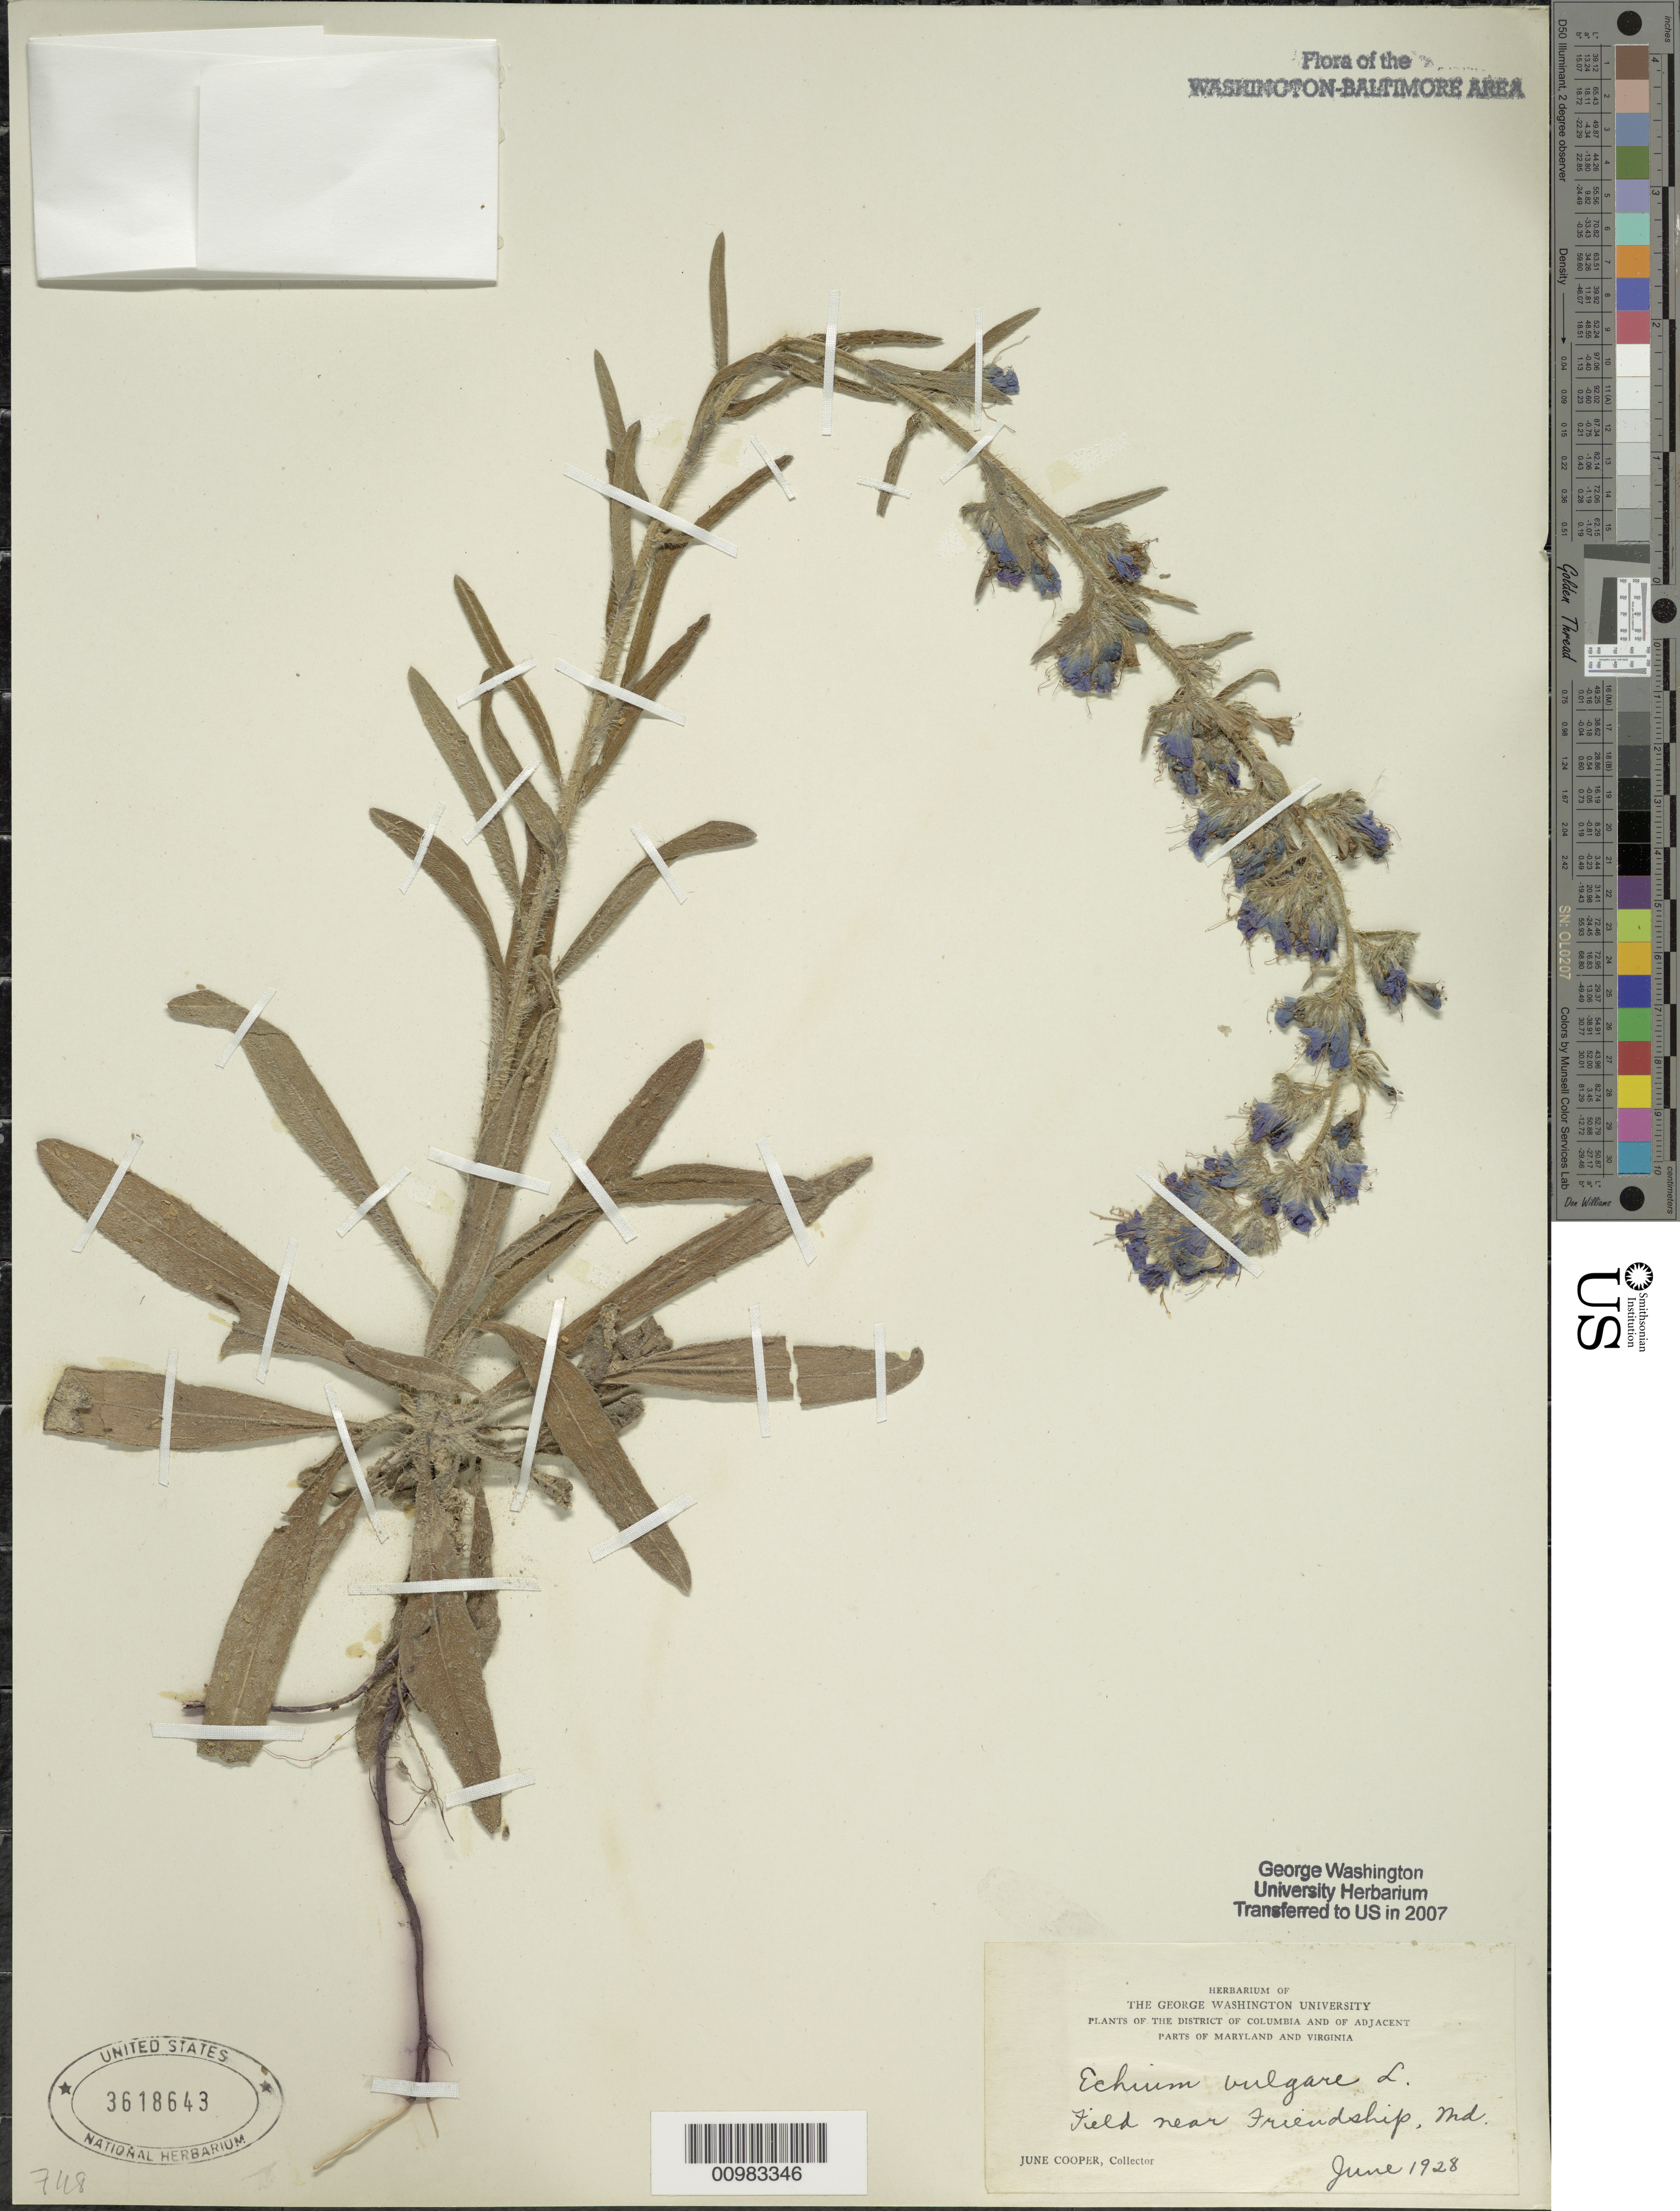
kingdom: Plantae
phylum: Tracheophyta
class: Magnoliopsida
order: Boraginales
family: Boraginaceae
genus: Echium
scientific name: Echium vulgare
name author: L.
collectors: J. Cooper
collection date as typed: June 1928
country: United States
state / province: Maryland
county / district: Anne Arundel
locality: Friendship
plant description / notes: Transferred from GWU Herbarium in 2007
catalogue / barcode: US 3618643